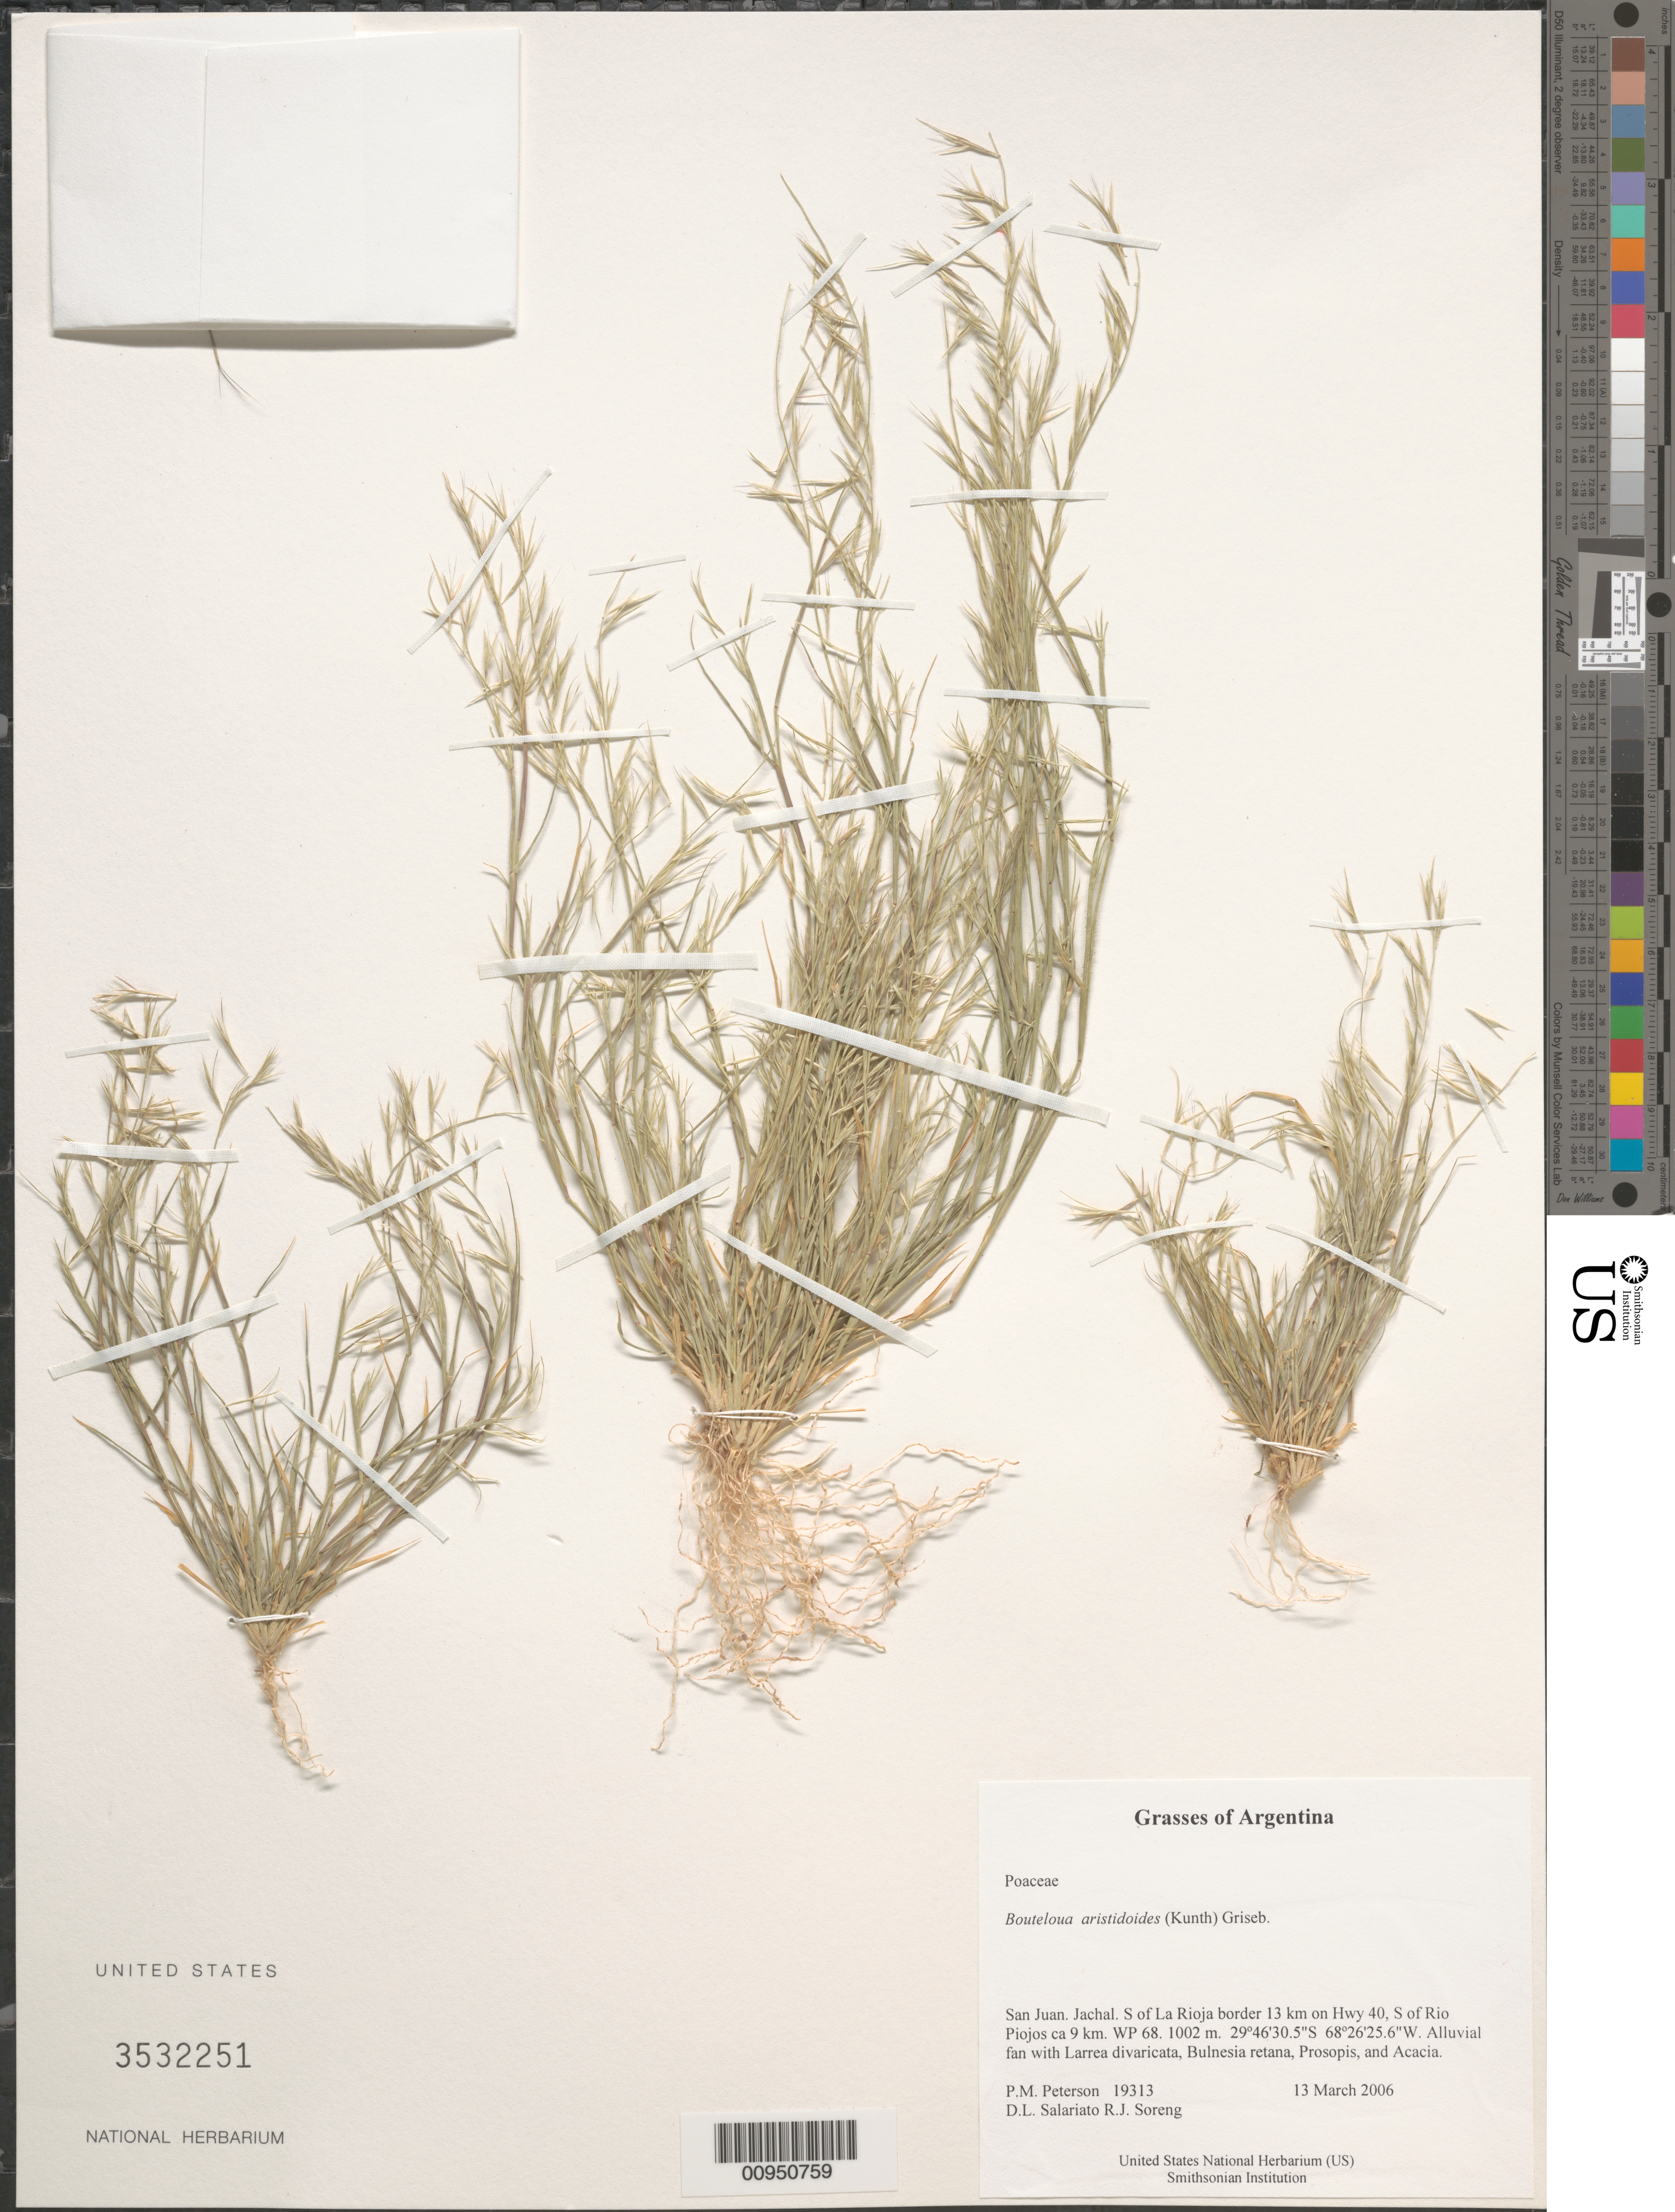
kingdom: Plantae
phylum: Tracheophyta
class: Liliopsida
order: Poales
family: Poaceae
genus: Bouteloua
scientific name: Bouteloua aristidoides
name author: (Kunth) Griseb.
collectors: P. M. Peterson, R. J. Soreng, D. Salariato & A. Panizza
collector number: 19313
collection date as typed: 13 Mar 2006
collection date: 2006-03-13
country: Argentina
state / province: San Juan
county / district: Jachal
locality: S of La Rioja border 13 km on Hwy 40, S of Rio Piojos ca 9 km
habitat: Alluvial fan with Larrea divaricata, Bulnesia retana, Prosopis, and Acacia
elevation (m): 1002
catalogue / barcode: US 3532251